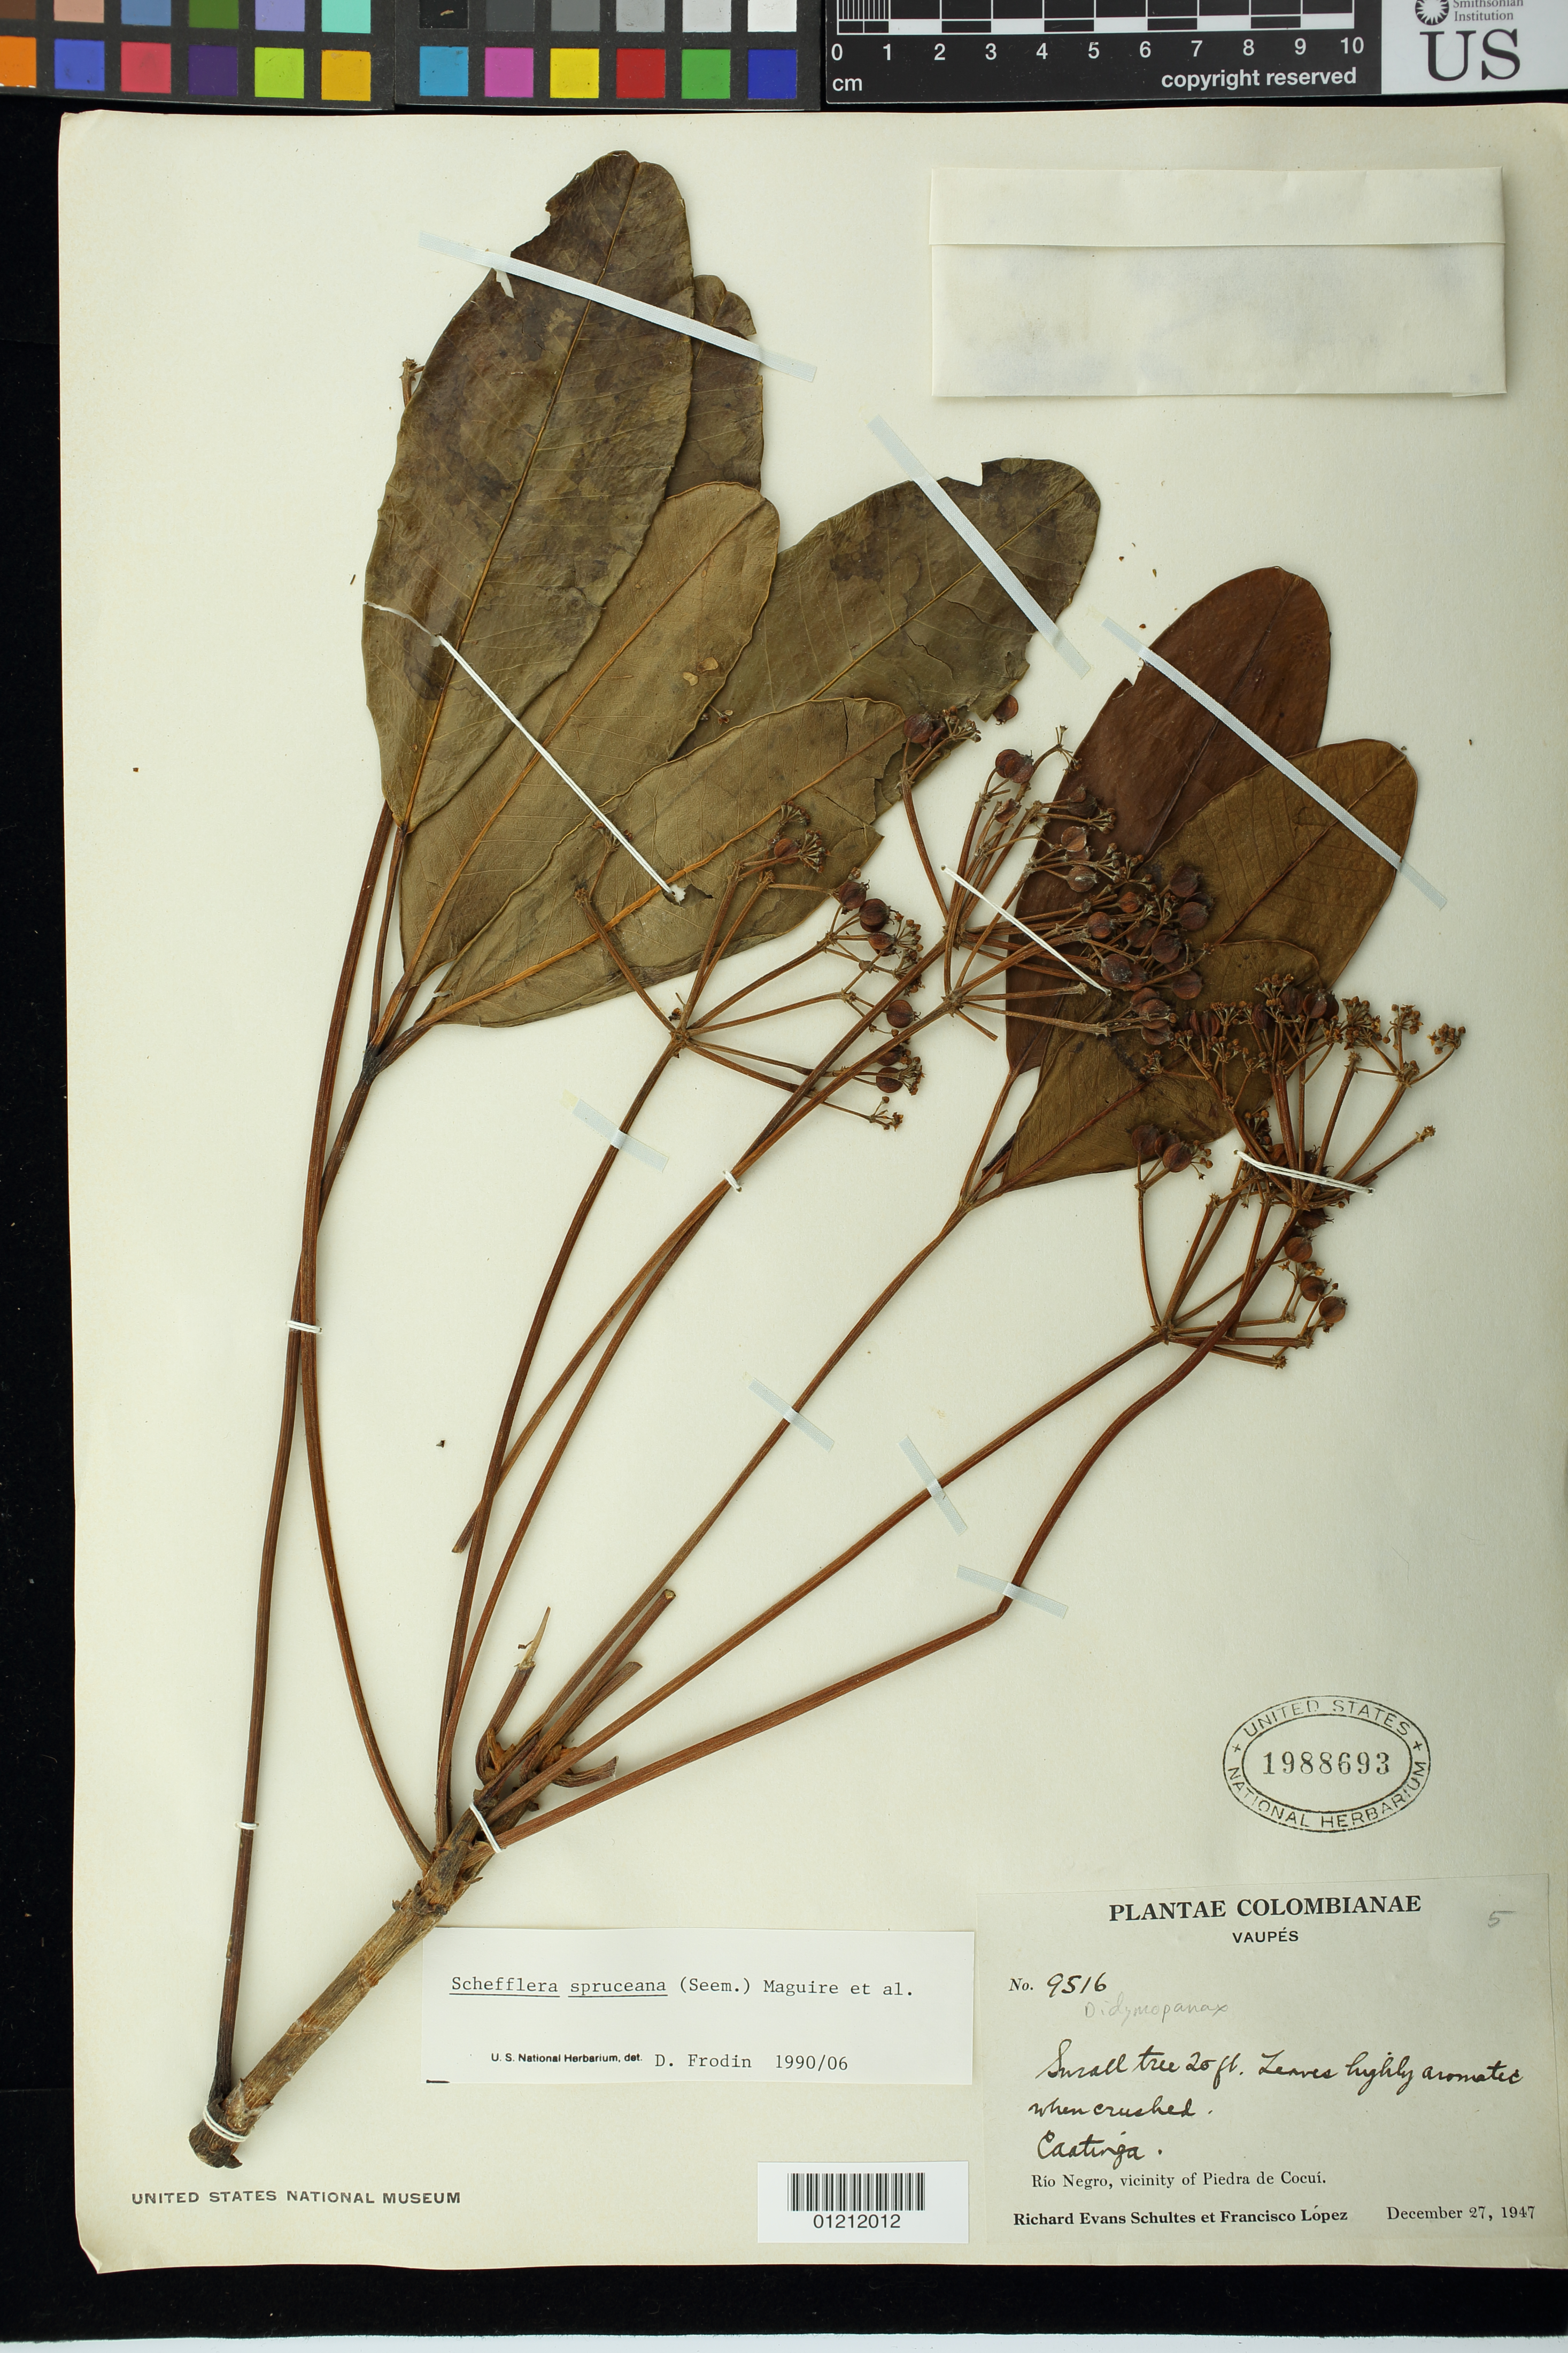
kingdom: Plantae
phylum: Tracheophyta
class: Magnoliopsida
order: Apiales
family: Araliaceae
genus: Schefflera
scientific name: Schefflera spruceana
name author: (Seem.) Maguire et al.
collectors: R. E. Schultes & F. Lopéz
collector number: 9516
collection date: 1947-12-27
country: Colombia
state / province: Guainía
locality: Vaupés. Río Negro, vicinity of Piedra de Cocui.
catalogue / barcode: US 1988693